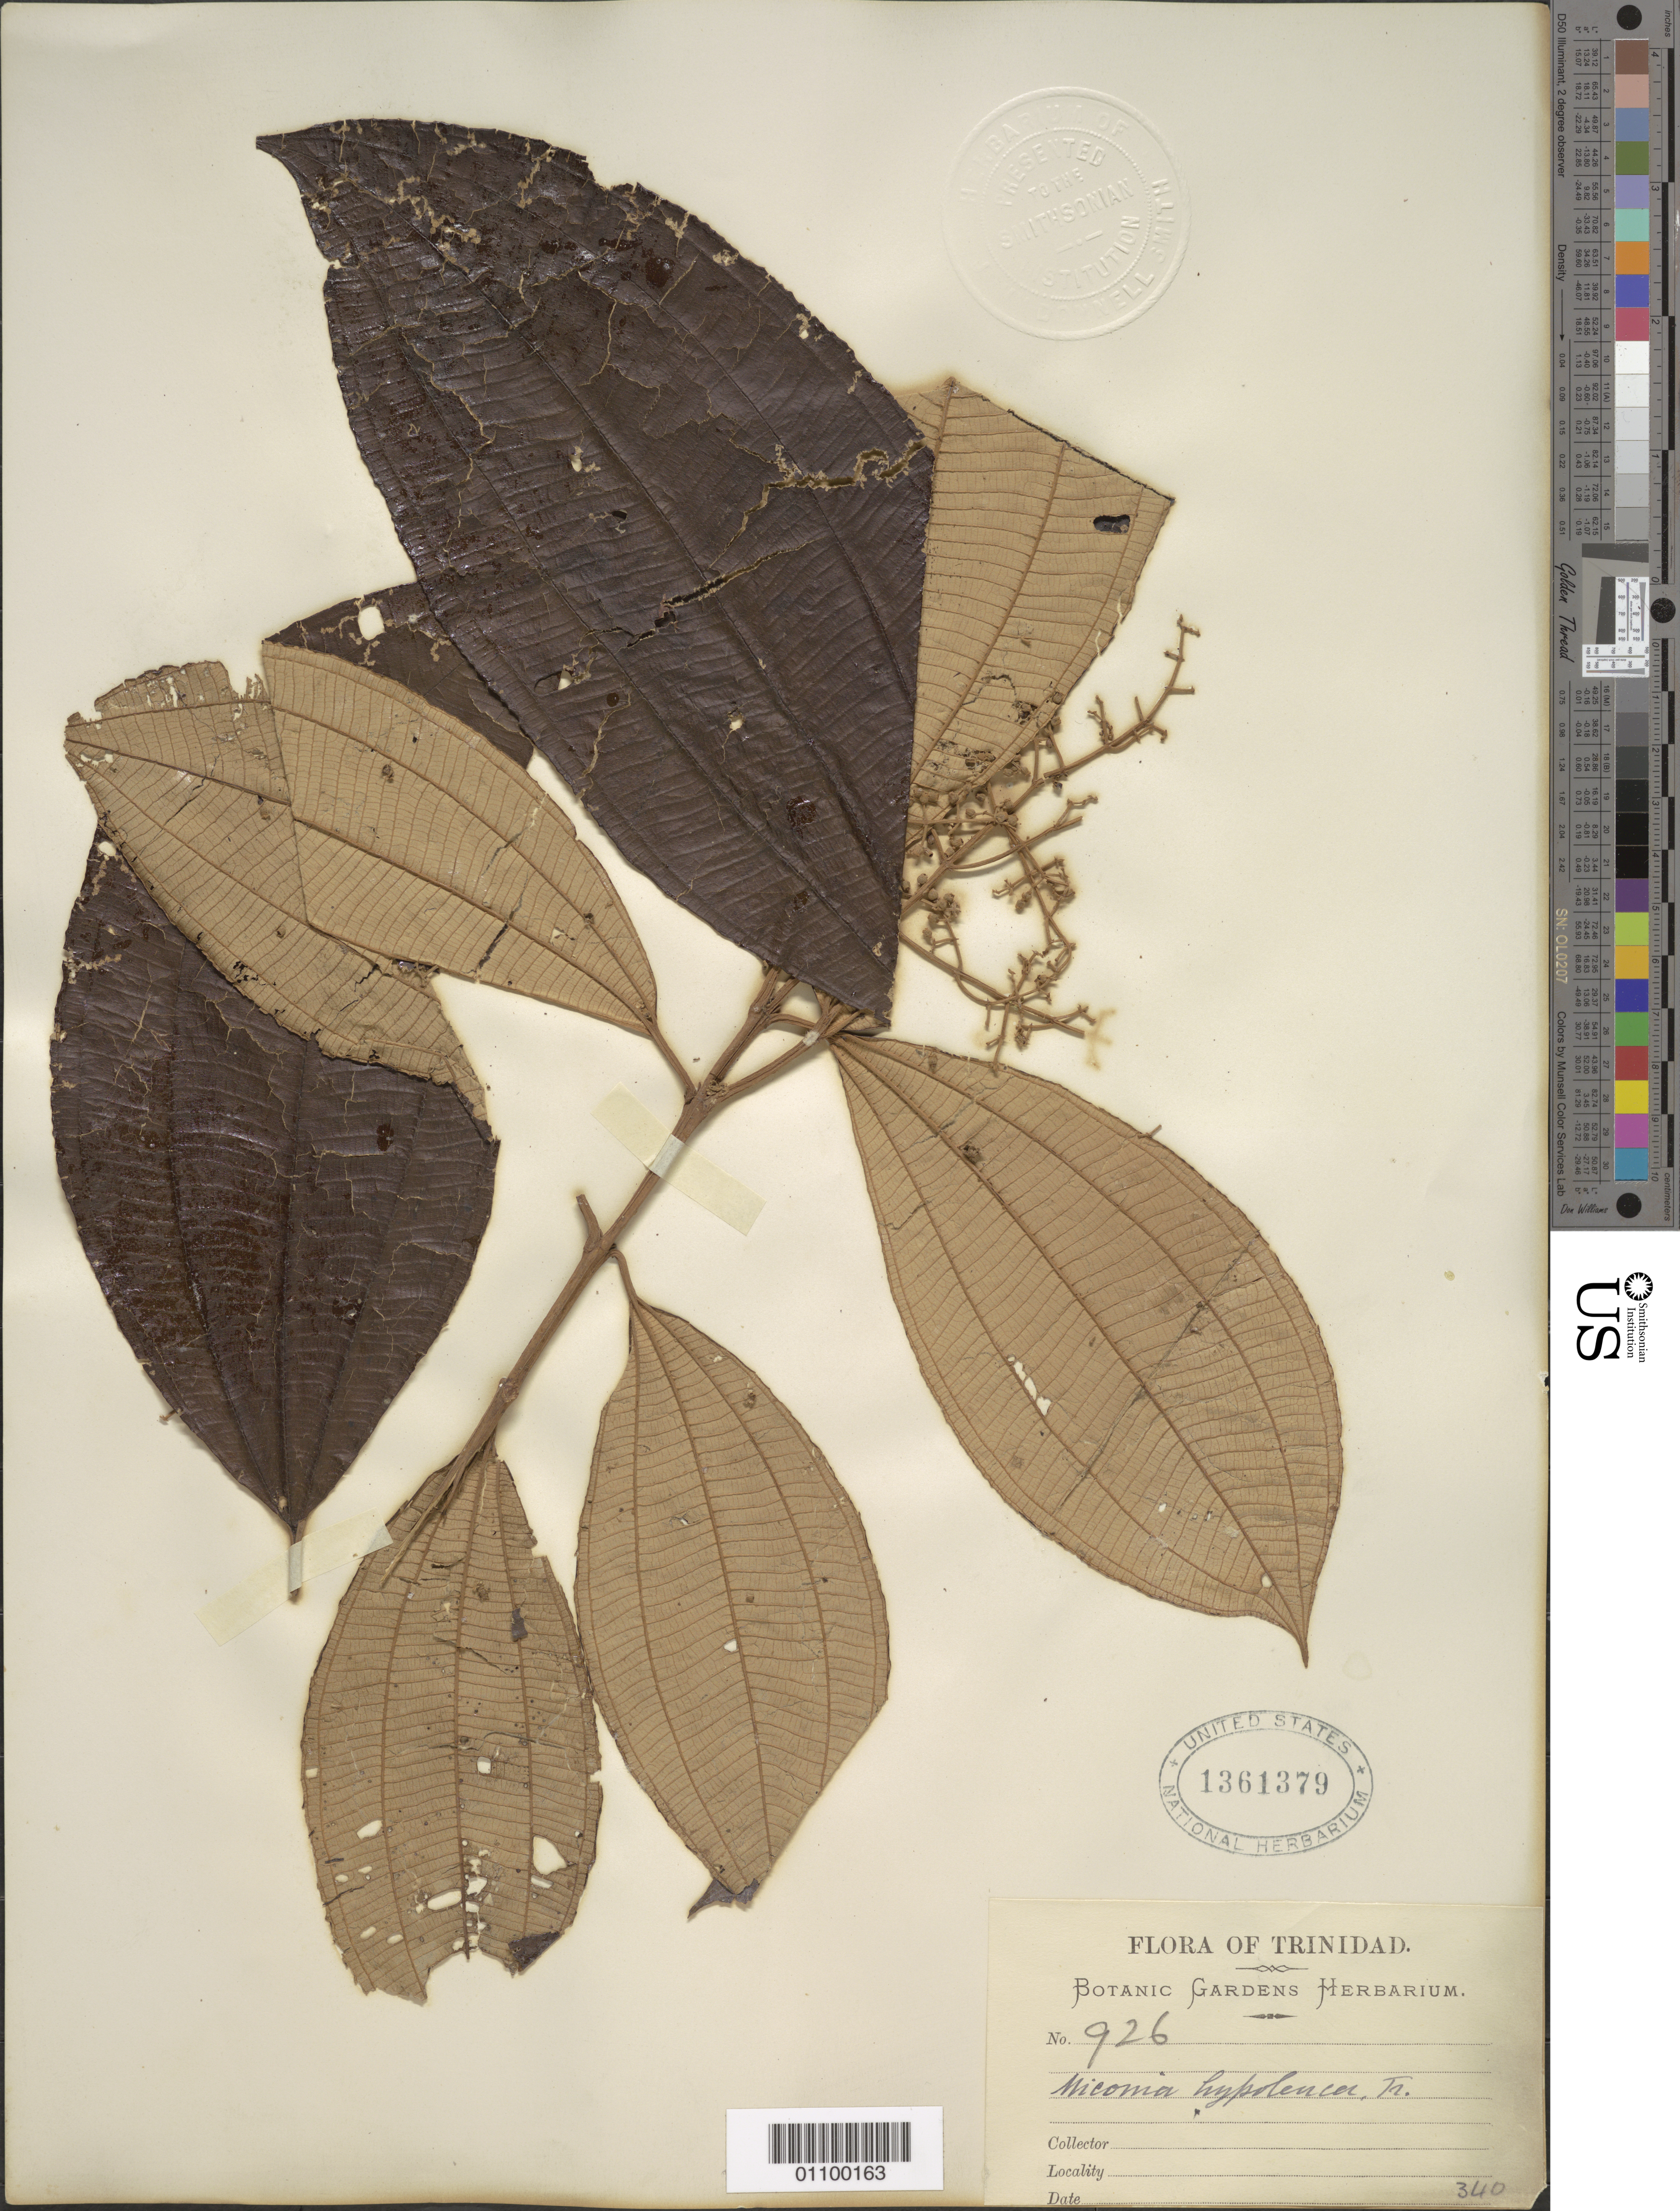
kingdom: Plantae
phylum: Tracheophyta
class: Magnoliopsida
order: Myrtales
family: Melastomataceae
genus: Miconia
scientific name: Miconia hypoleuca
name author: (Benth.) Triana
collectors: Botanic Gardens Herbarium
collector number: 926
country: Trinidad and Tobago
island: Trinidad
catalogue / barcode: US 1361379